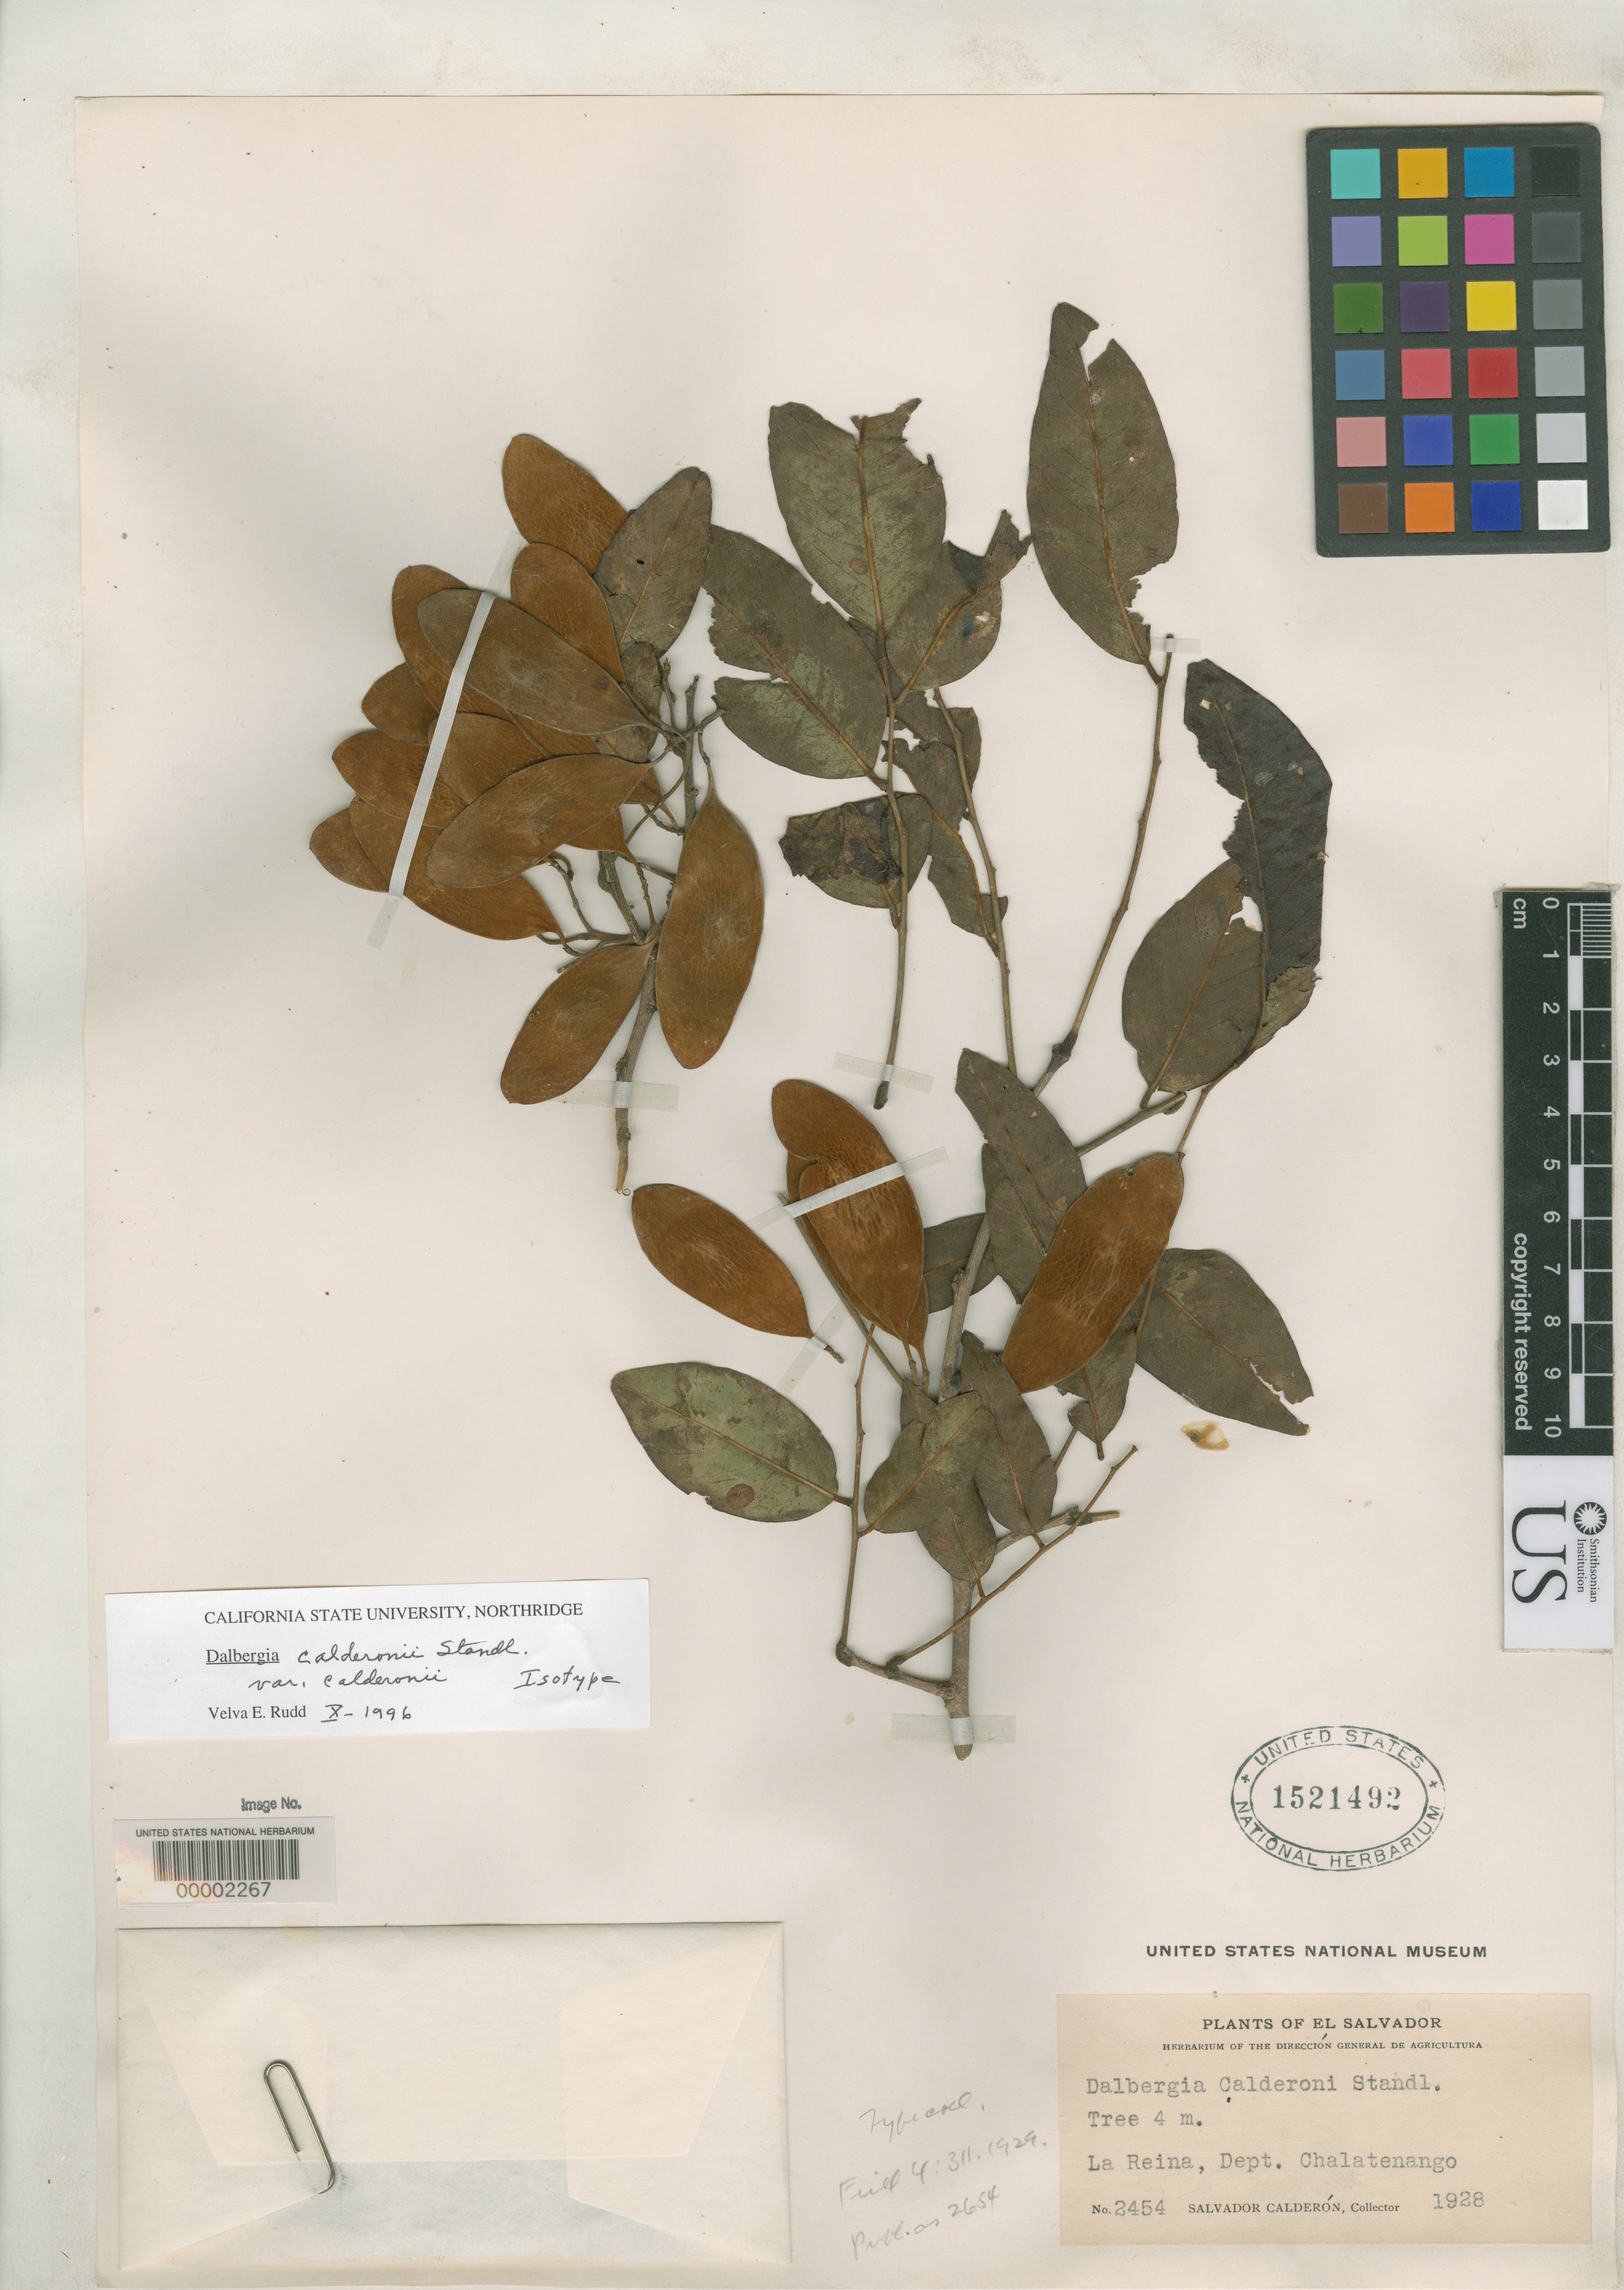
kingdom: Plantae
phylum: Tracheophyta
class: Magnoliopsida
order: Fabales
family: Fabaceae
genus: Dalbergia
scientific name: Dalbergia calderonii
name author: Standl.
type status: Type Fragment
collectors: S. Calderón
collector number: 2454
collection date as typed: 1928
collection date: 1928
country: El Salvador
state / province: Chalatenango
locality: La Reina.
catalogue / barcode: US 1521492